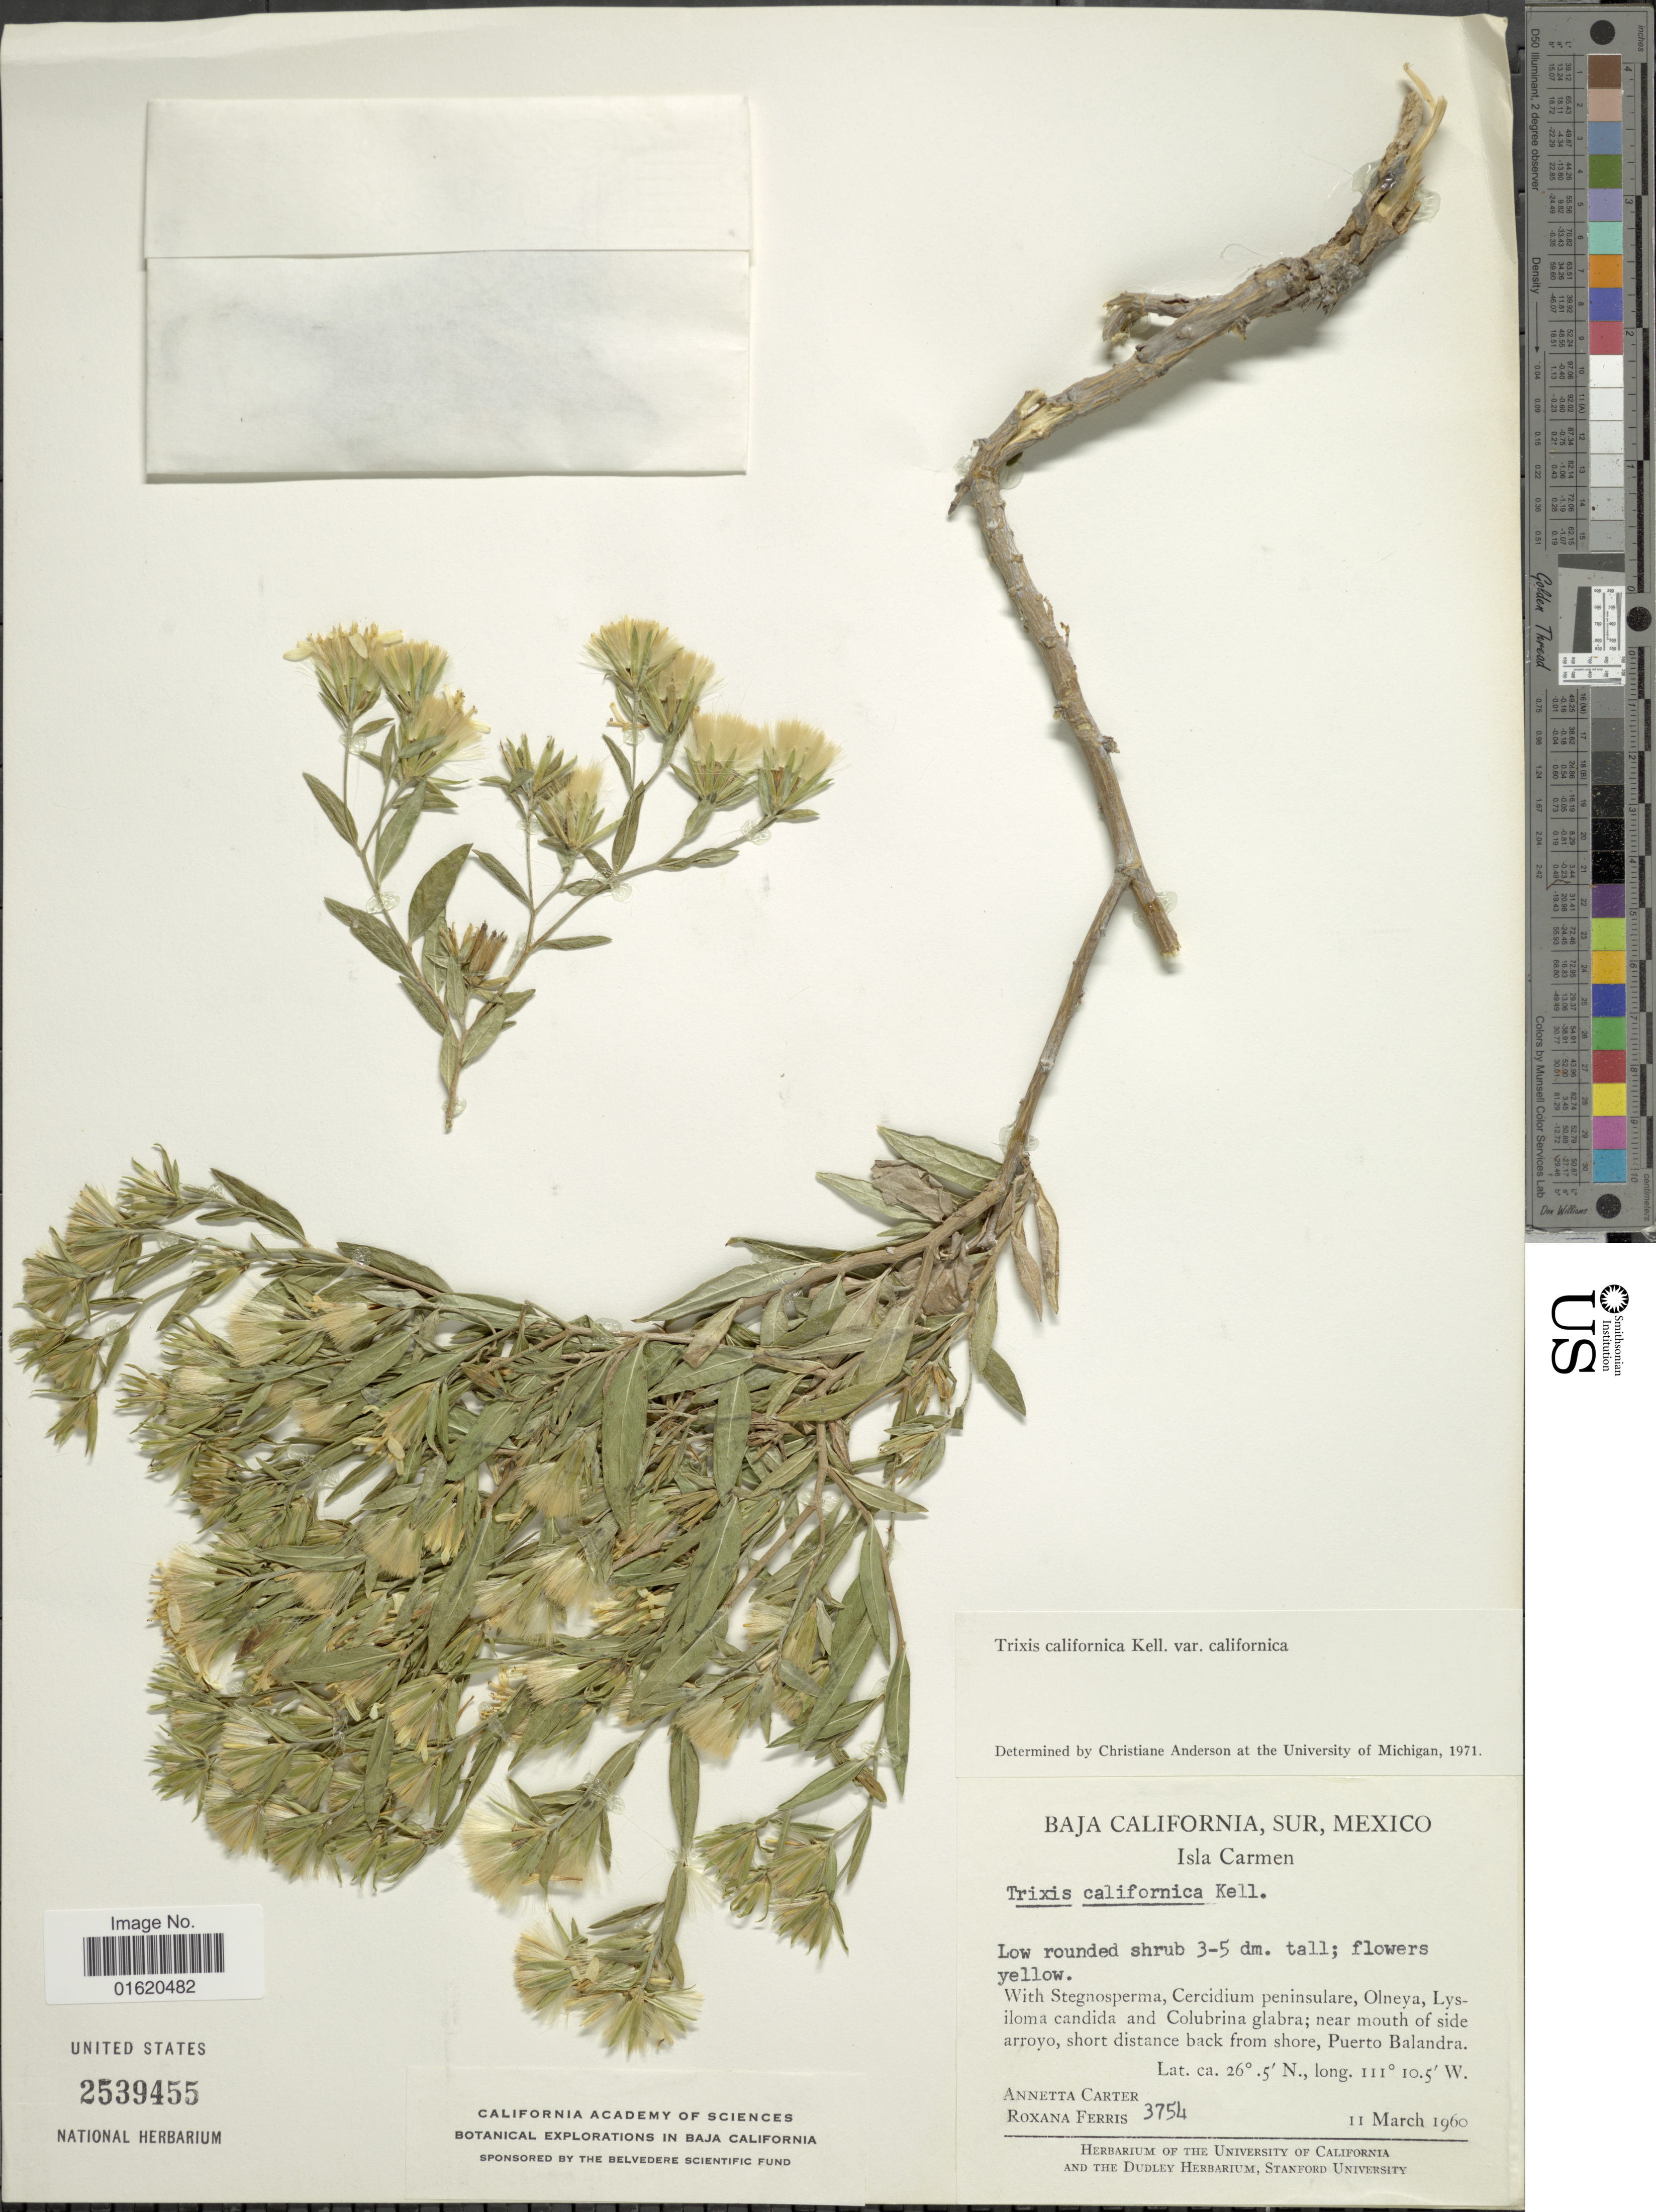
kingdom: Plantae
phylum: Tracheophyta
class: Magnoliopsida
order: Asterales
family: Asteraceae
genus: Trixis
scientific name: Trixis californica var. californica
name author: Kellogg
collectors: A. Carter & R. S. Ferris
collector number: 3754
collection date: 1960-03-11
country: Mexico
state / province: Baja California Sur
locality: Near mouth of side arroyo, short distance back from shore, Puerto Balandra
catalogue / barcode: US 2539455